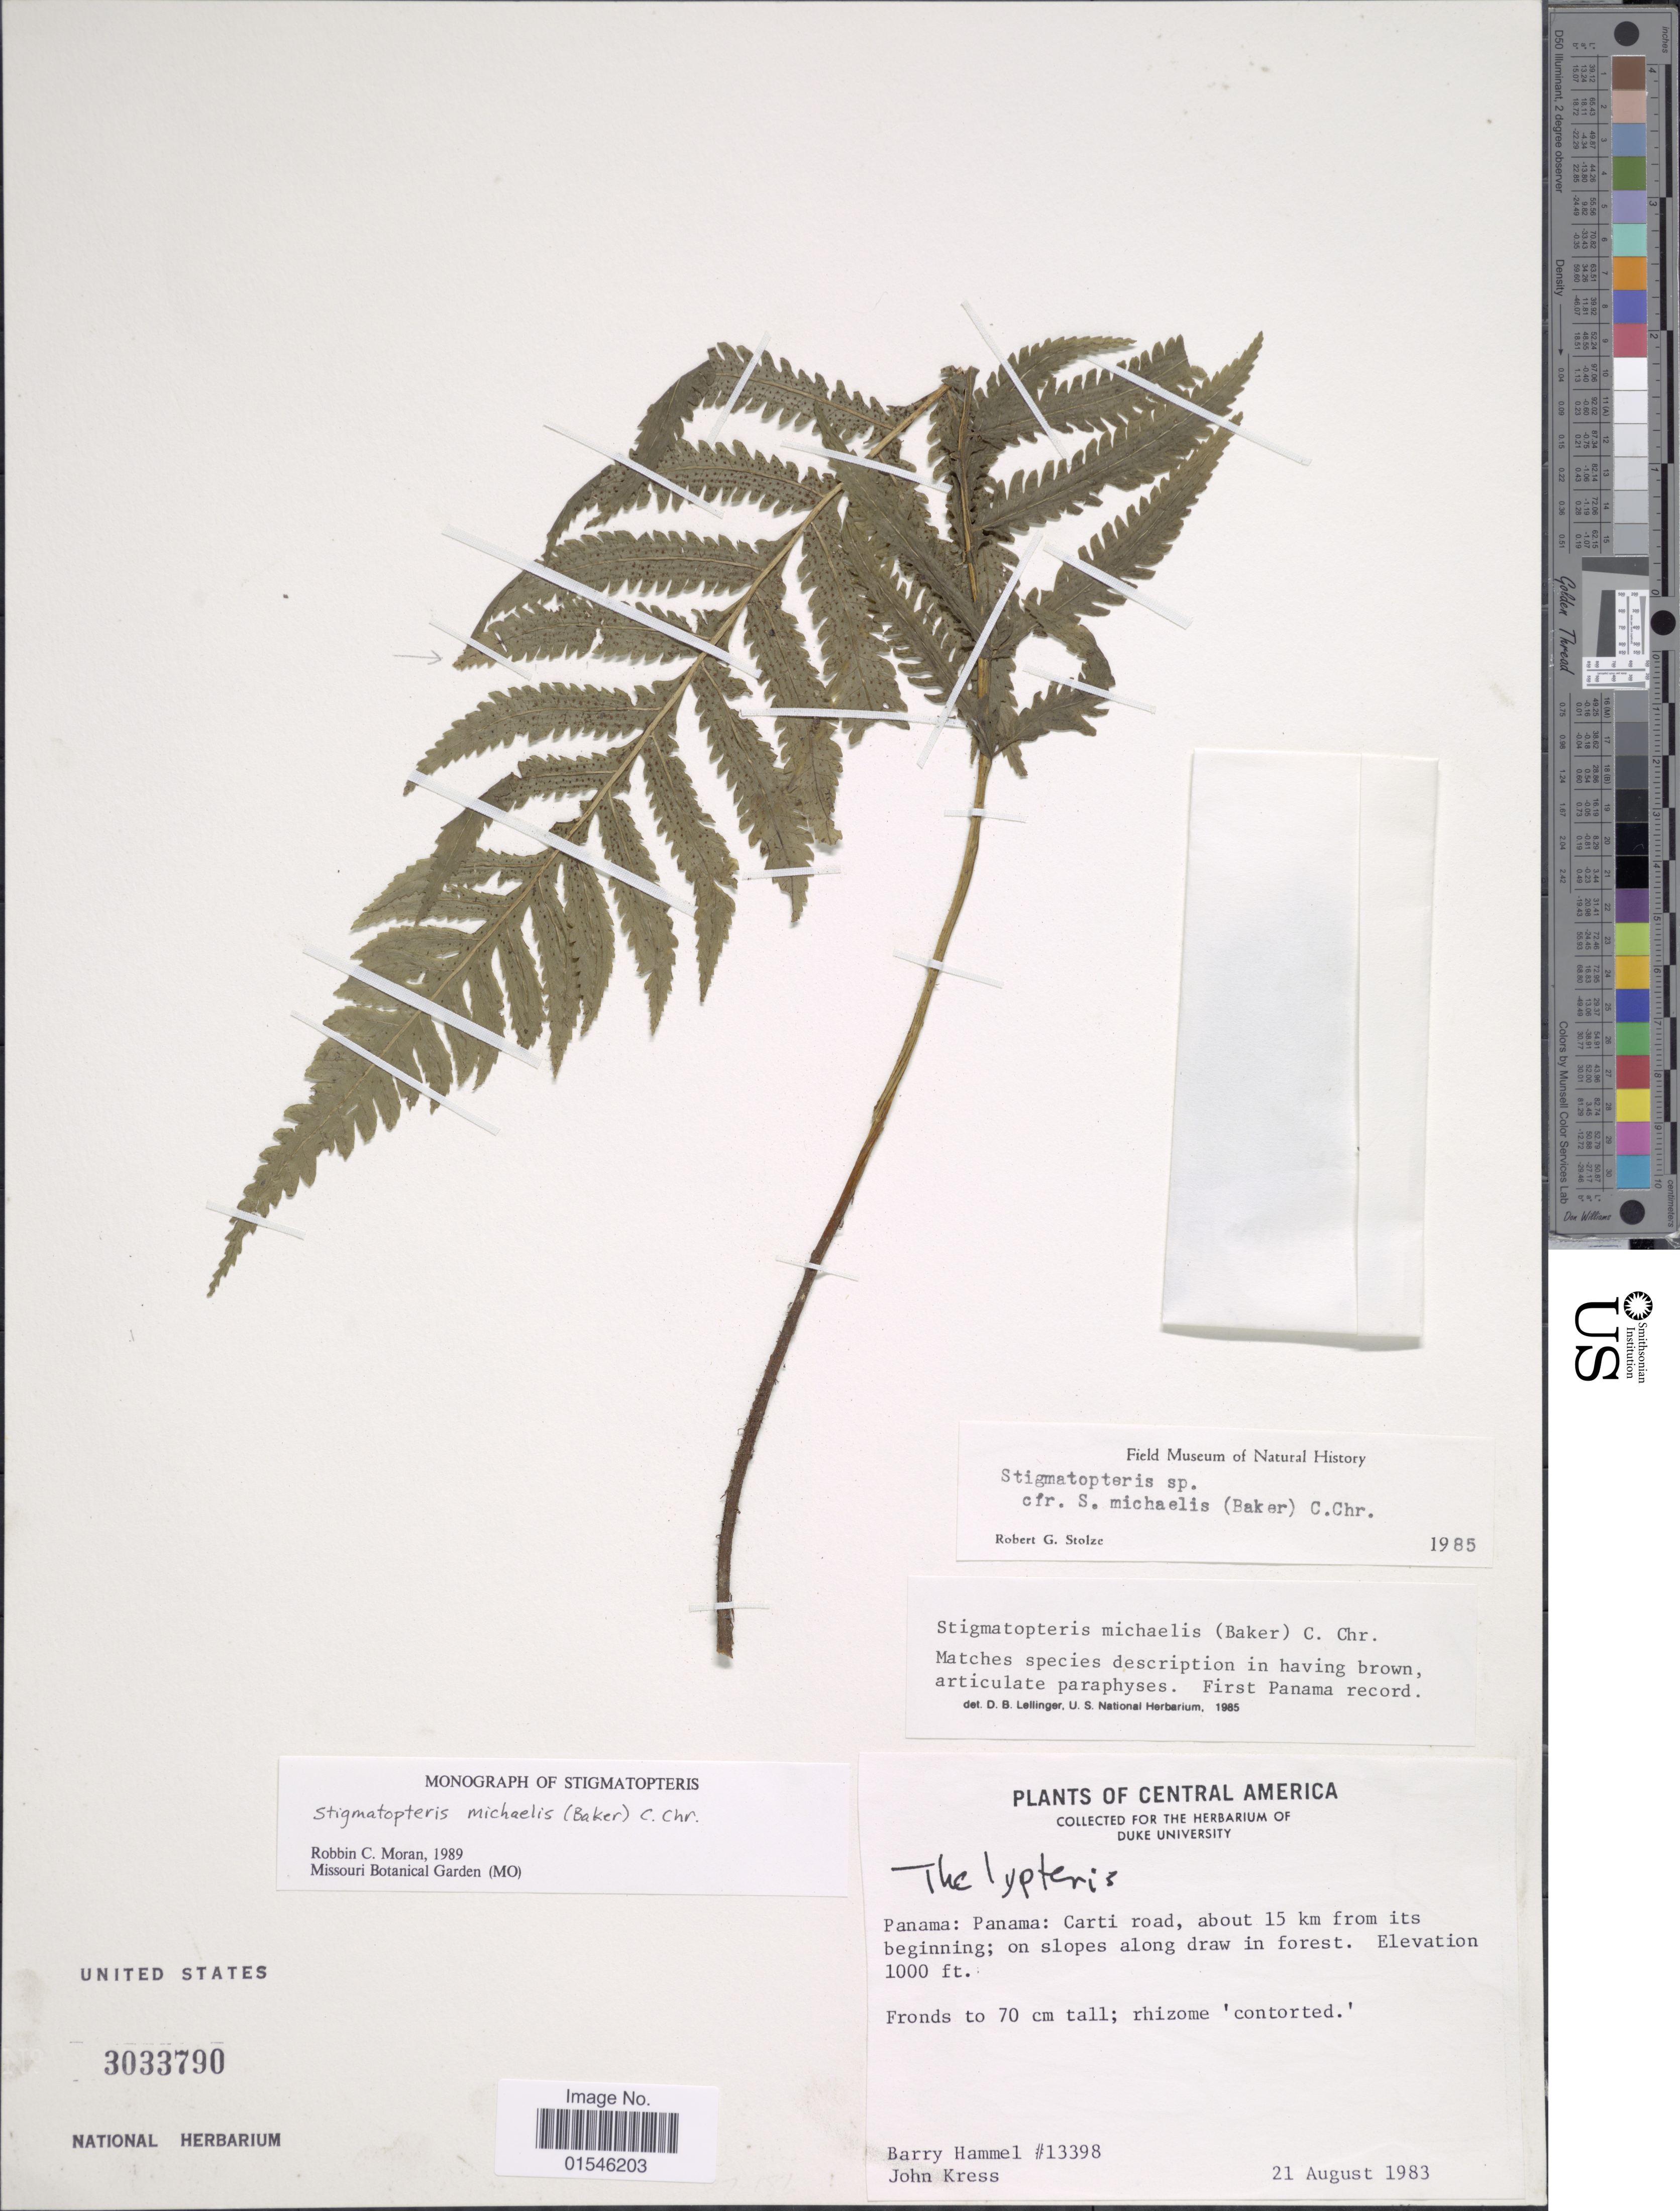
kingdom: Plantae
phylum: Tracheophyta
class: Polypodiopsida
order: Polypodiales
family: Dryopteridaceae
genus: Stigmatopteris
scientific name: Stigmatopteris michaelis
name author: (Baker) C. Chr.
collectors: B. Hammel & J. Kress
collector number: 13398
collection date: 1983-08-21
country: Panama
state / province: Panamá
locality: Carti road, about 15 km from its beginning; on slopes draw in forest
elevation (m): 305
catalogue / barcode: US 3033790